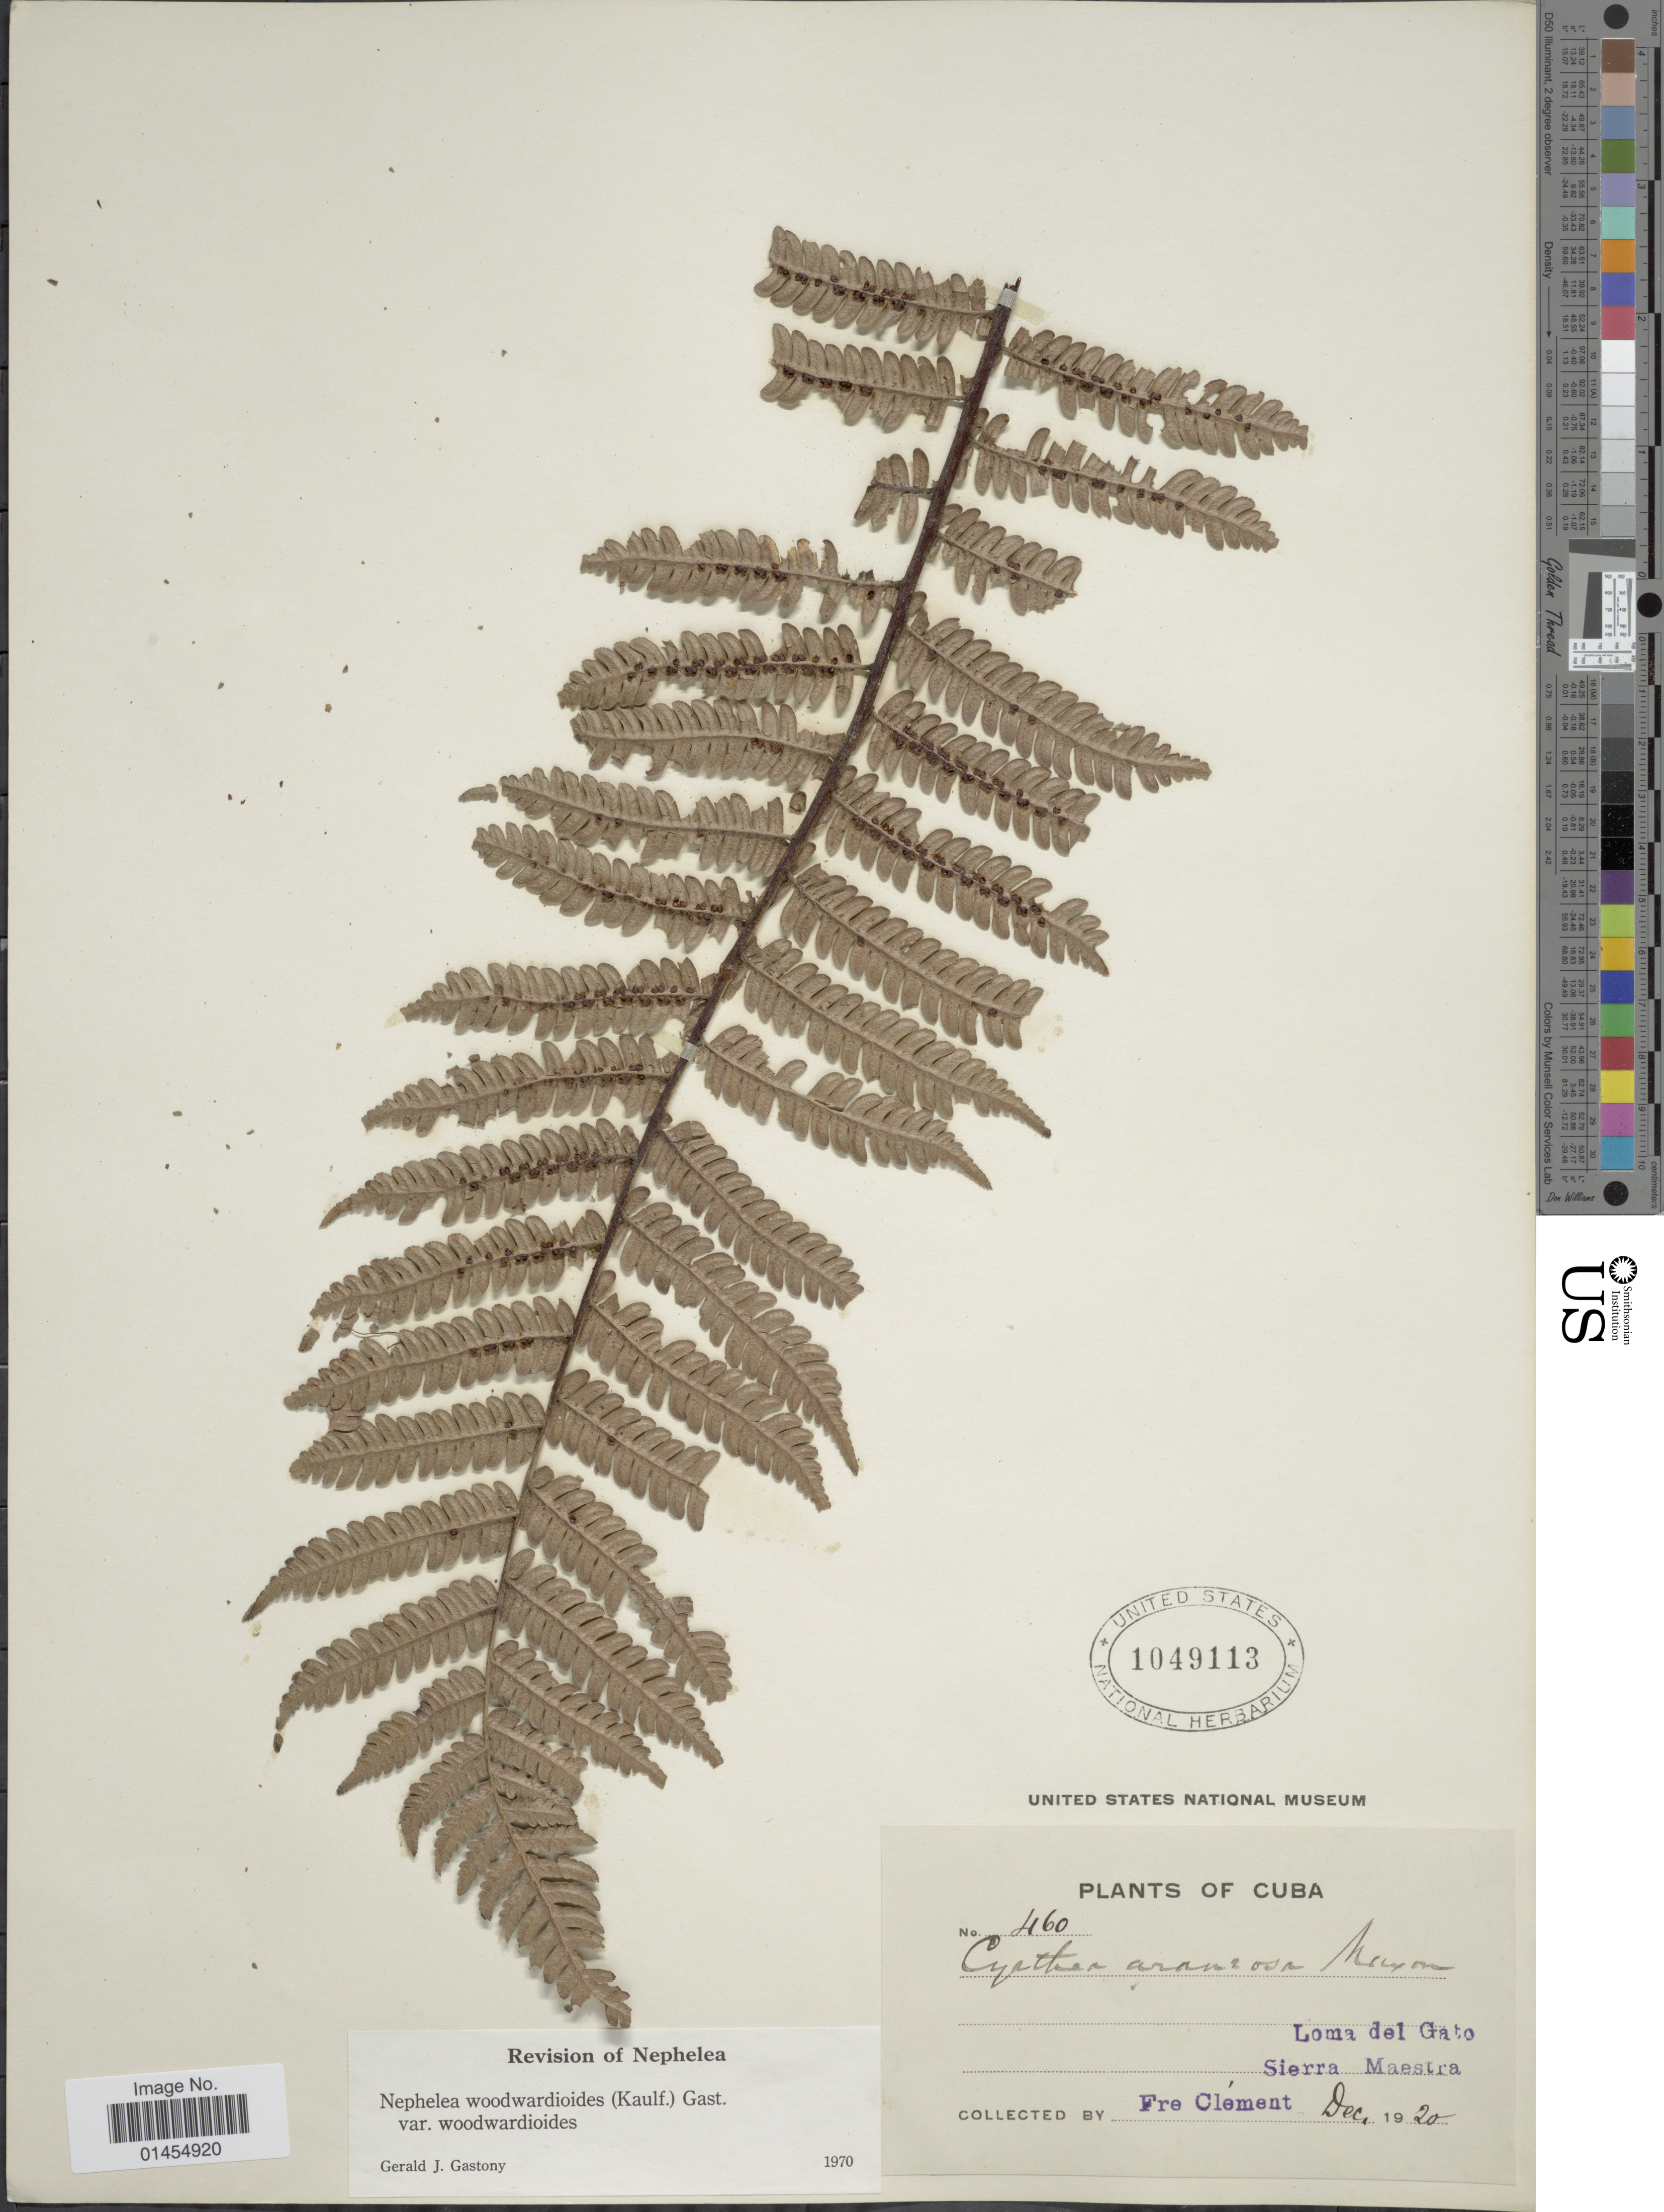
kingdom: Plantae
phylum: Tracheophyta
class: Polypodiopsida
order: Cyatheales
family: Cyatheaceae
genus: Alsophila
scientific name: Alsophila woodwardioides var. woodwardioides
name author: (Kaulf.) D.S. Conant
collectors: B. Clement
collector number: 460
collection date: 1920-12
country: Cuba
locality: Loma del Gato, Sierra Maestra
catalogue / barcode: US 1049113